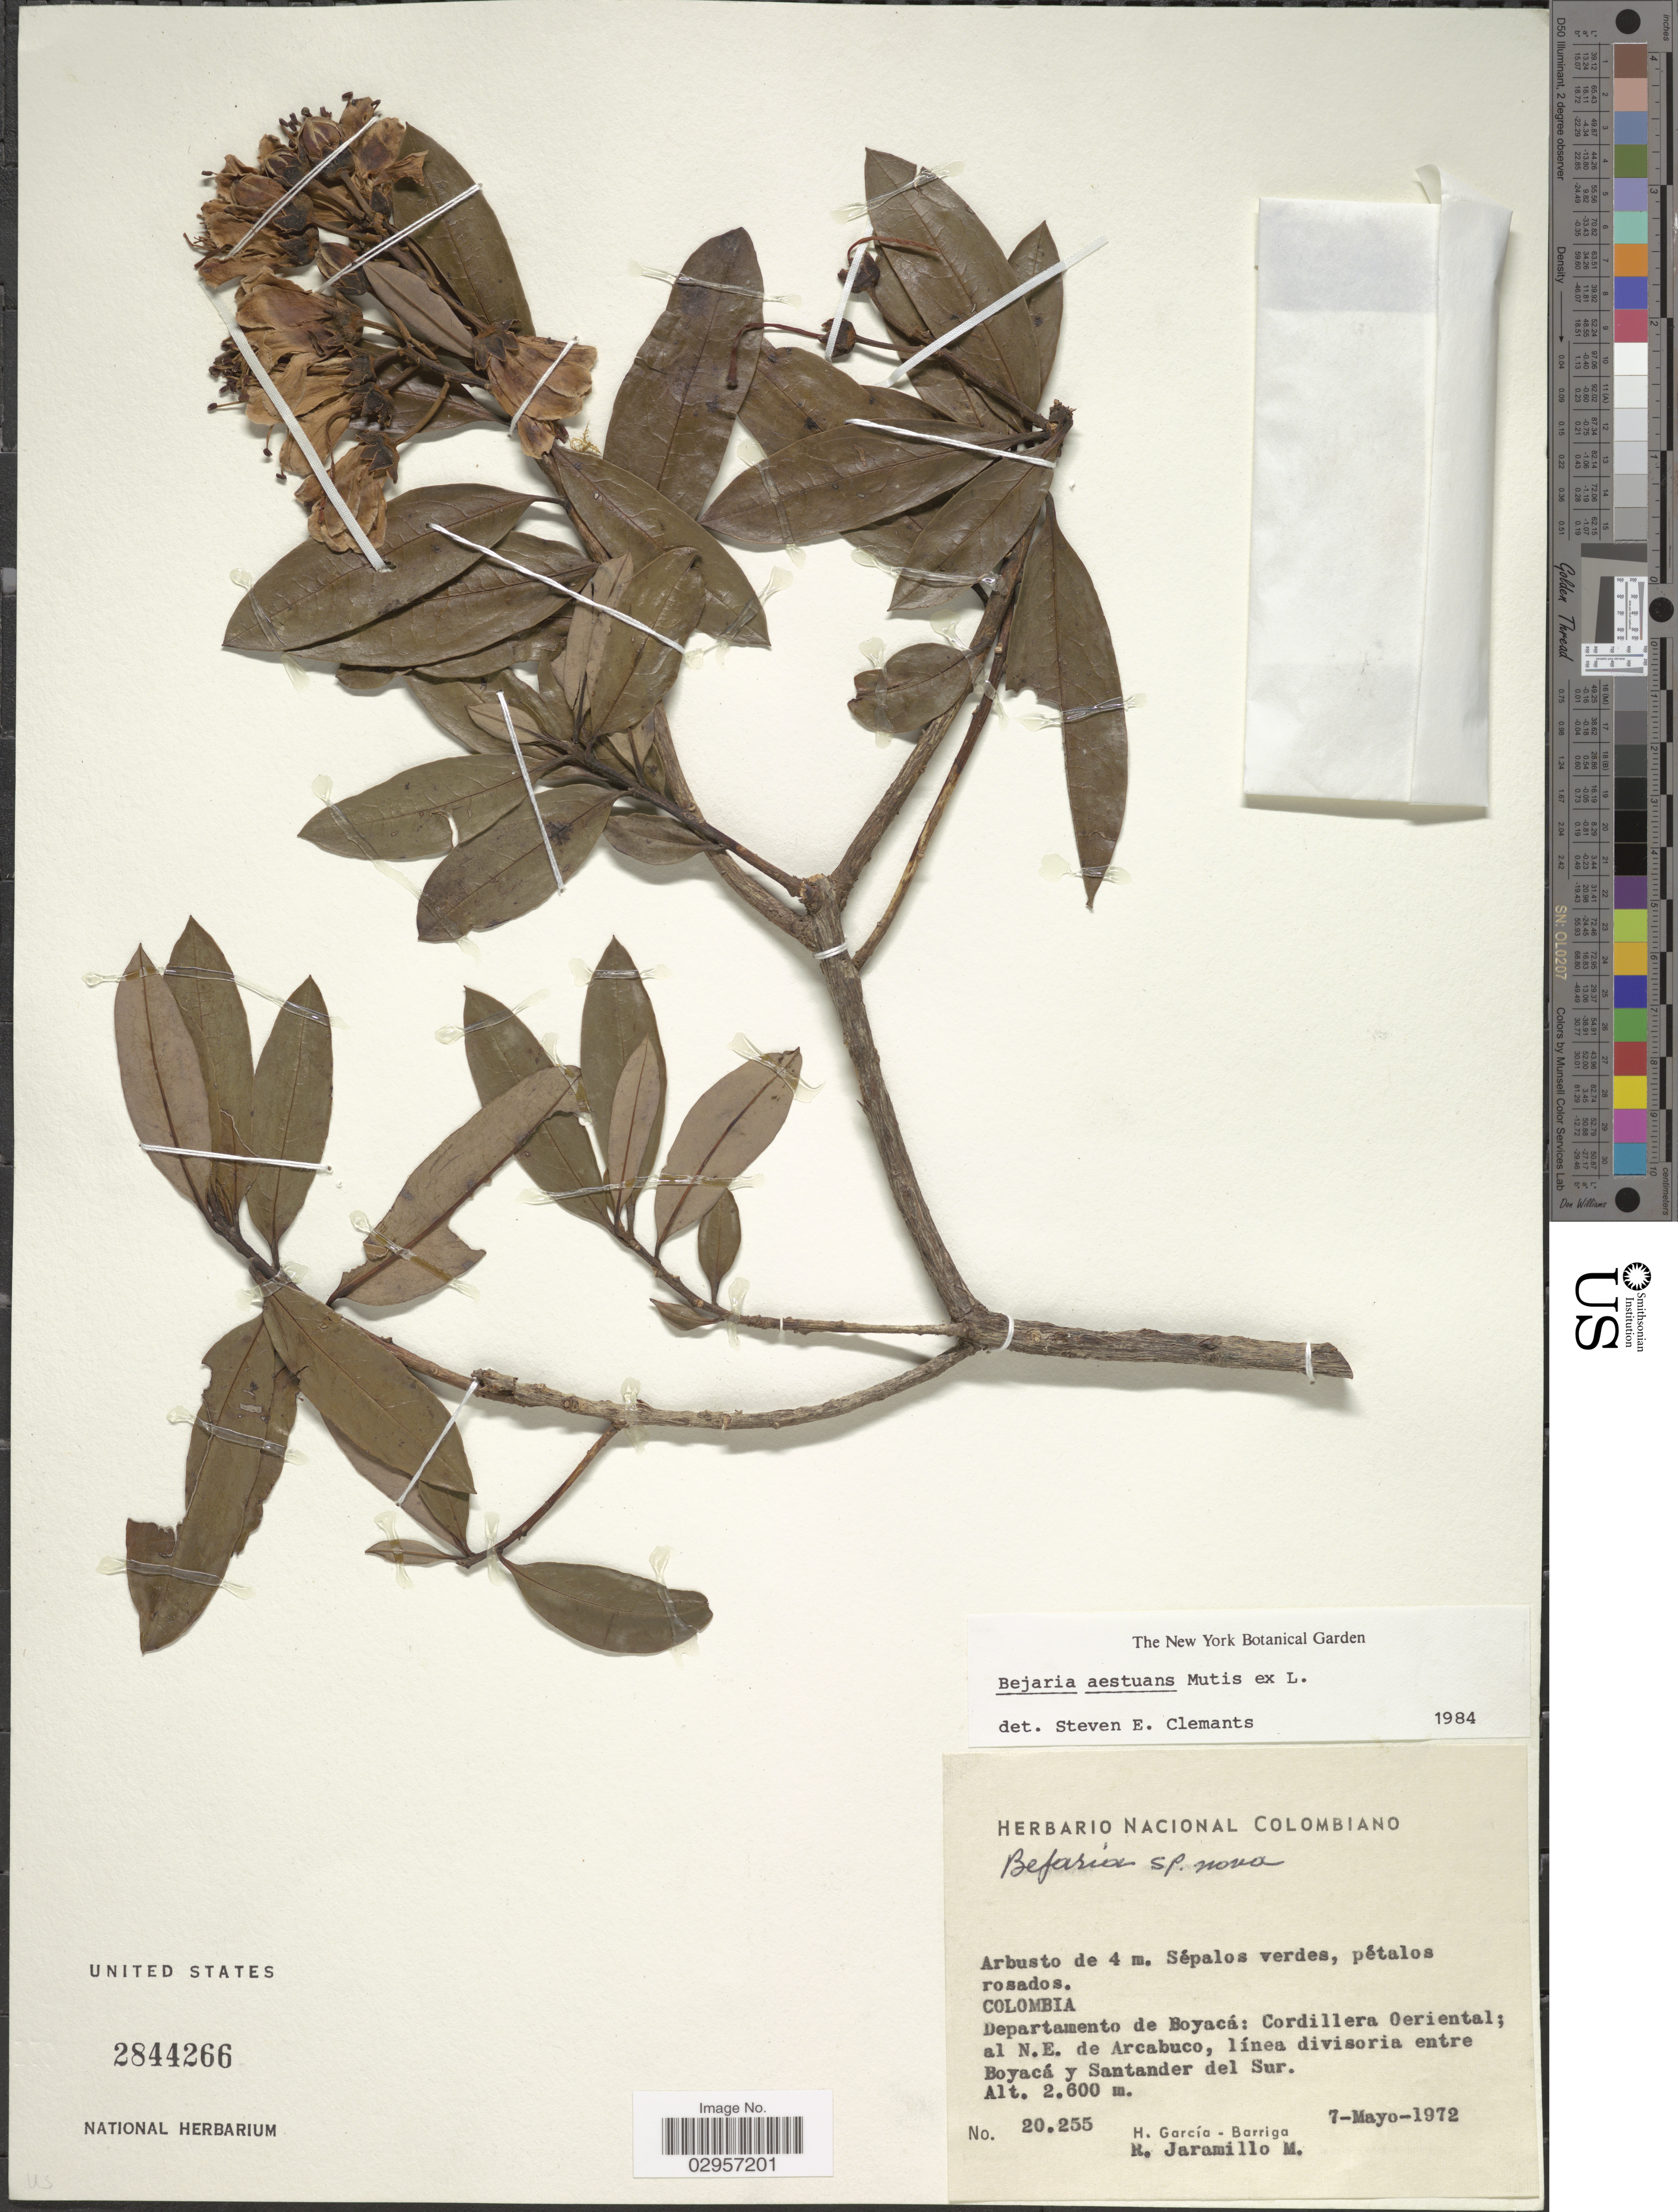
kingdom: Plantae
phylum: Tracheophyta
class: Magnoliopsida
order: Ericales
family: Ericaceae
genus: Befaria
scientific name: Befaria aestuans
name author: Mutis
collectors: H. García Barriga & R. Jaramillo M.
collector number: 20255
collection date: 1972-05-07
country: Colombia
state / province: Boyacá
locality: Departamento de Boyacá: Cordillera Oeriental; al N.E. de Arcabuco, línea divisoria entre Boyacá y Santander del Sur.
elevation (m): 2600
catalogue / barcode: US 2844266